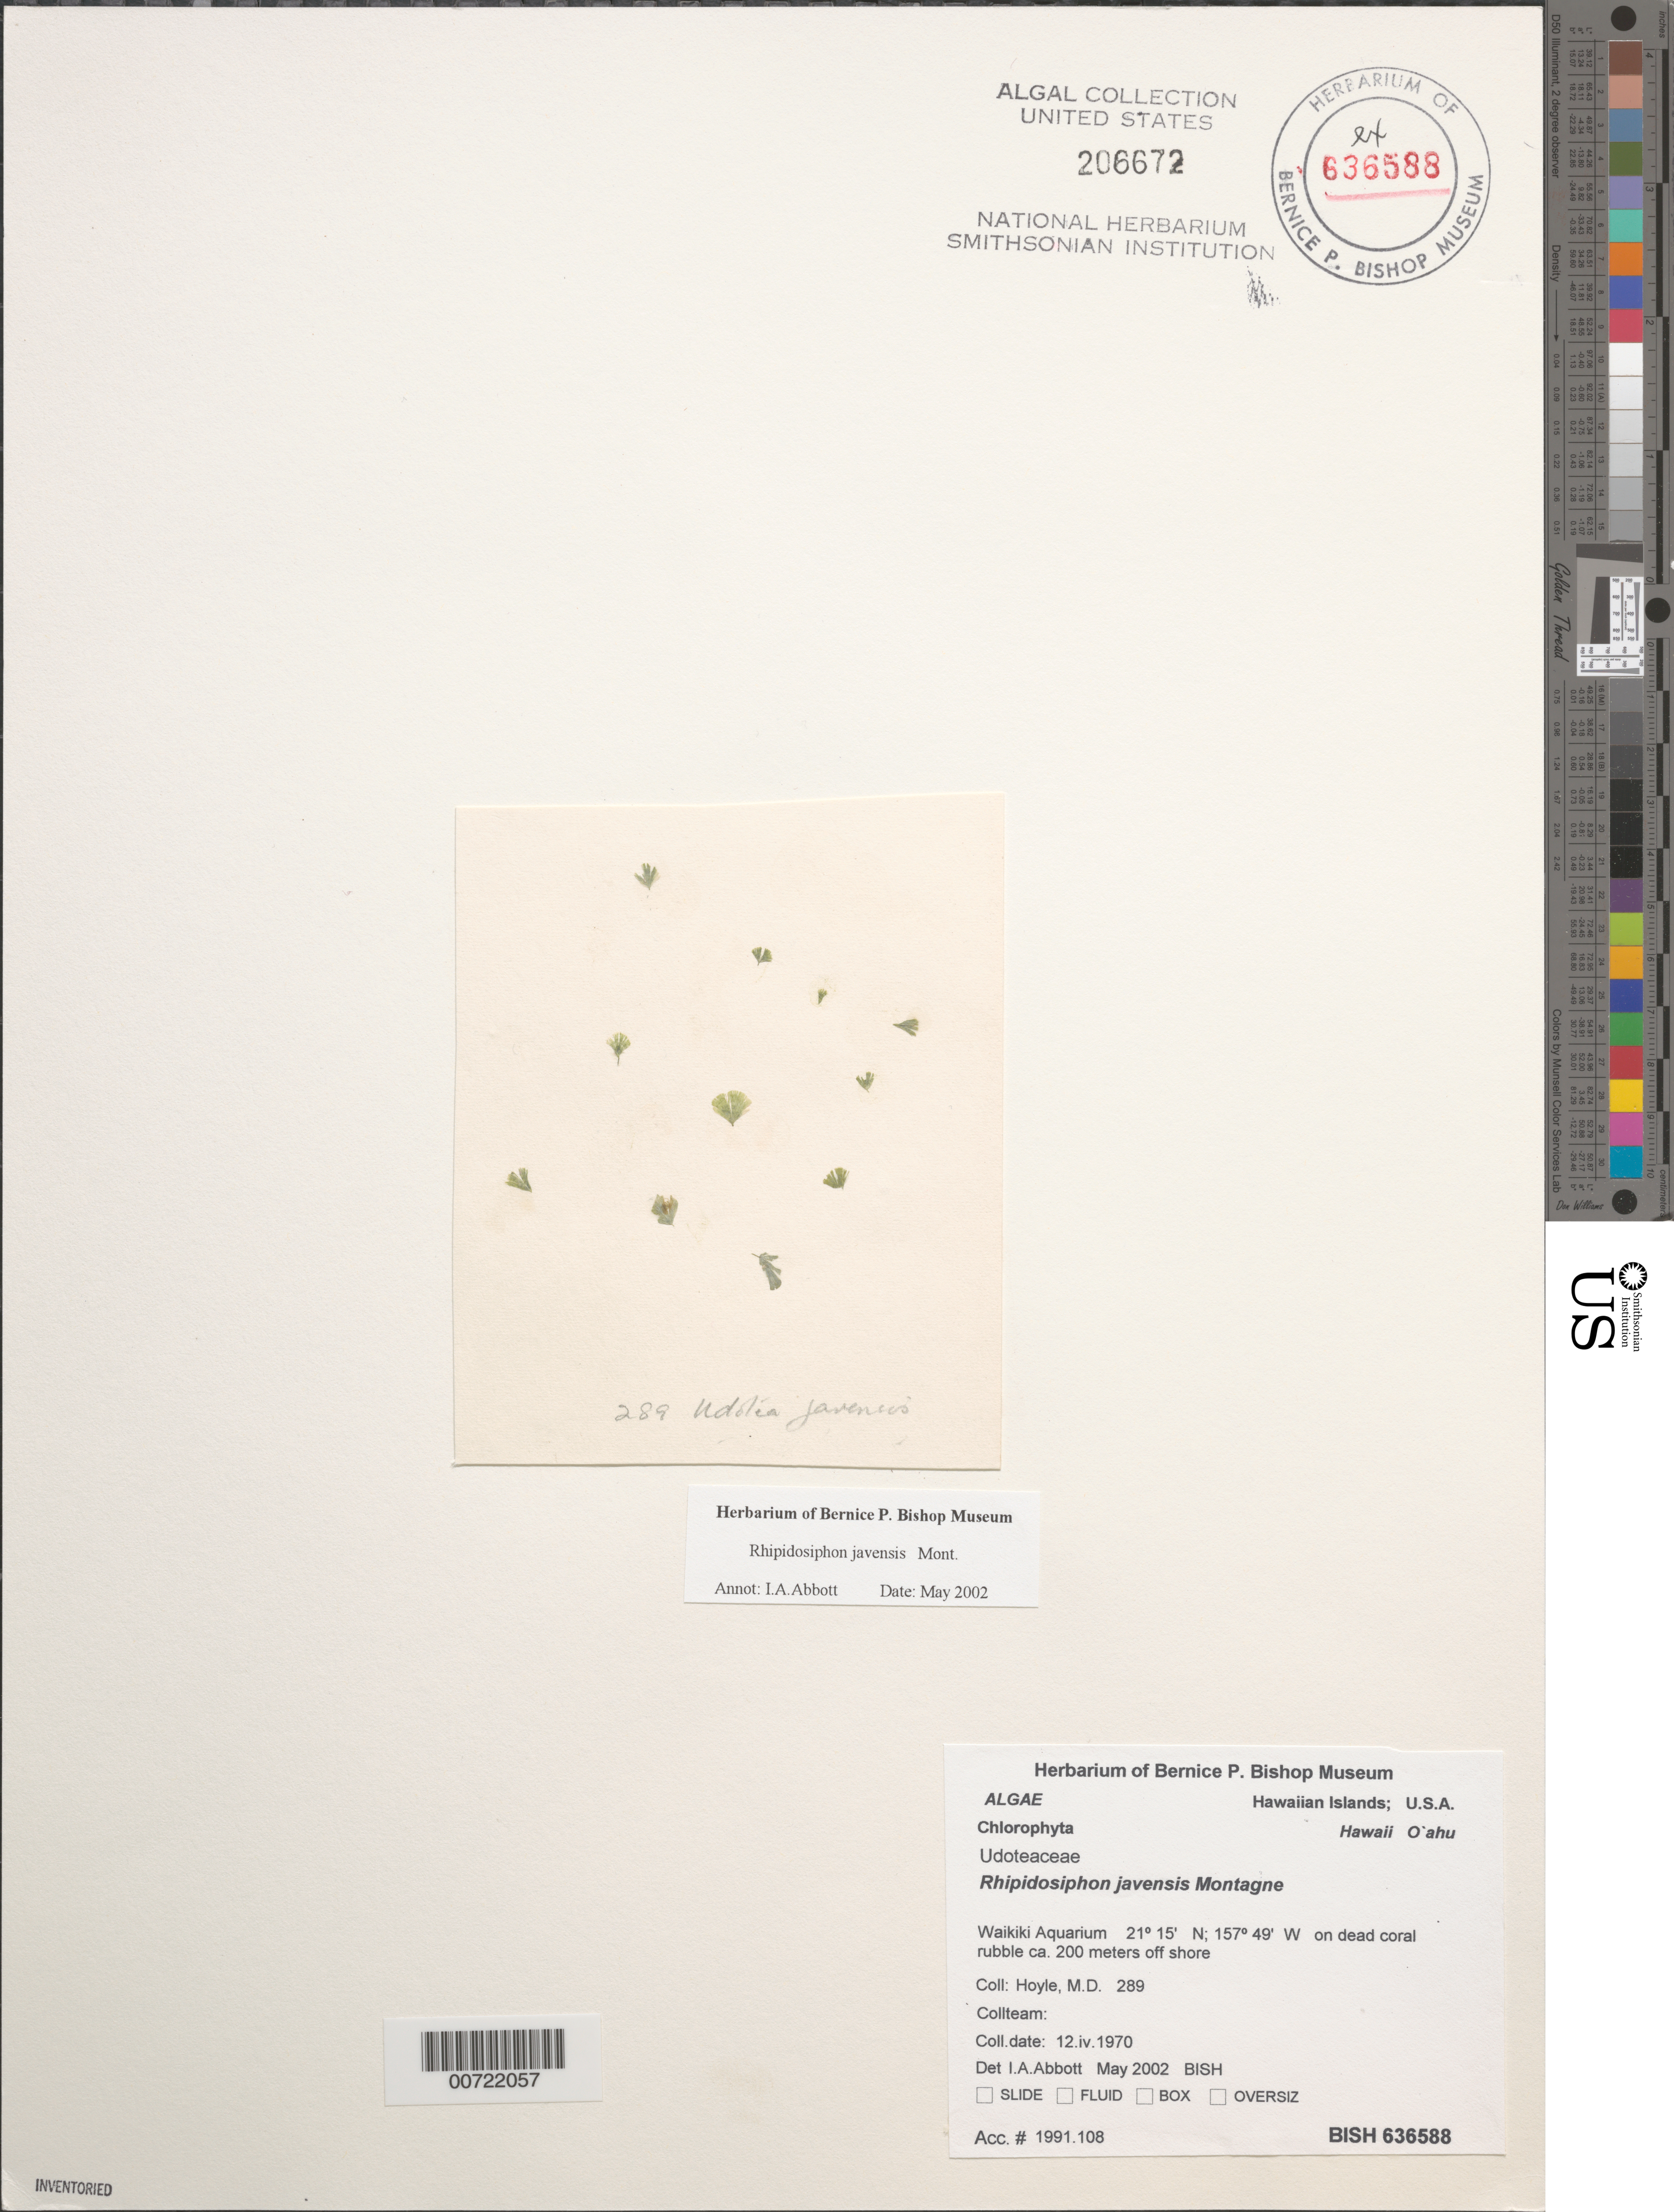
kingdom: Plantae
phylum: Chlorophyta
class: Ulvophyceae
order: Bryopsidales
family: Udoteaceae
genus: Rhipidosiphon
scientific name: Rhipidosiphon javensis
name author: Mont.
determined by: Abbott, Isabella A.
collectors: M. Hoyle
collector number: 289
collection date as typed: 12 Apr 1970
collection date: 1970-04-12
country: United States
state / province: Hawaii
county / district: Honolulu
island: Oahu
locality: Waikiki Aquarium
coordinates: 21 15' N, 157 49' W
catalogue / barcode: US 206672